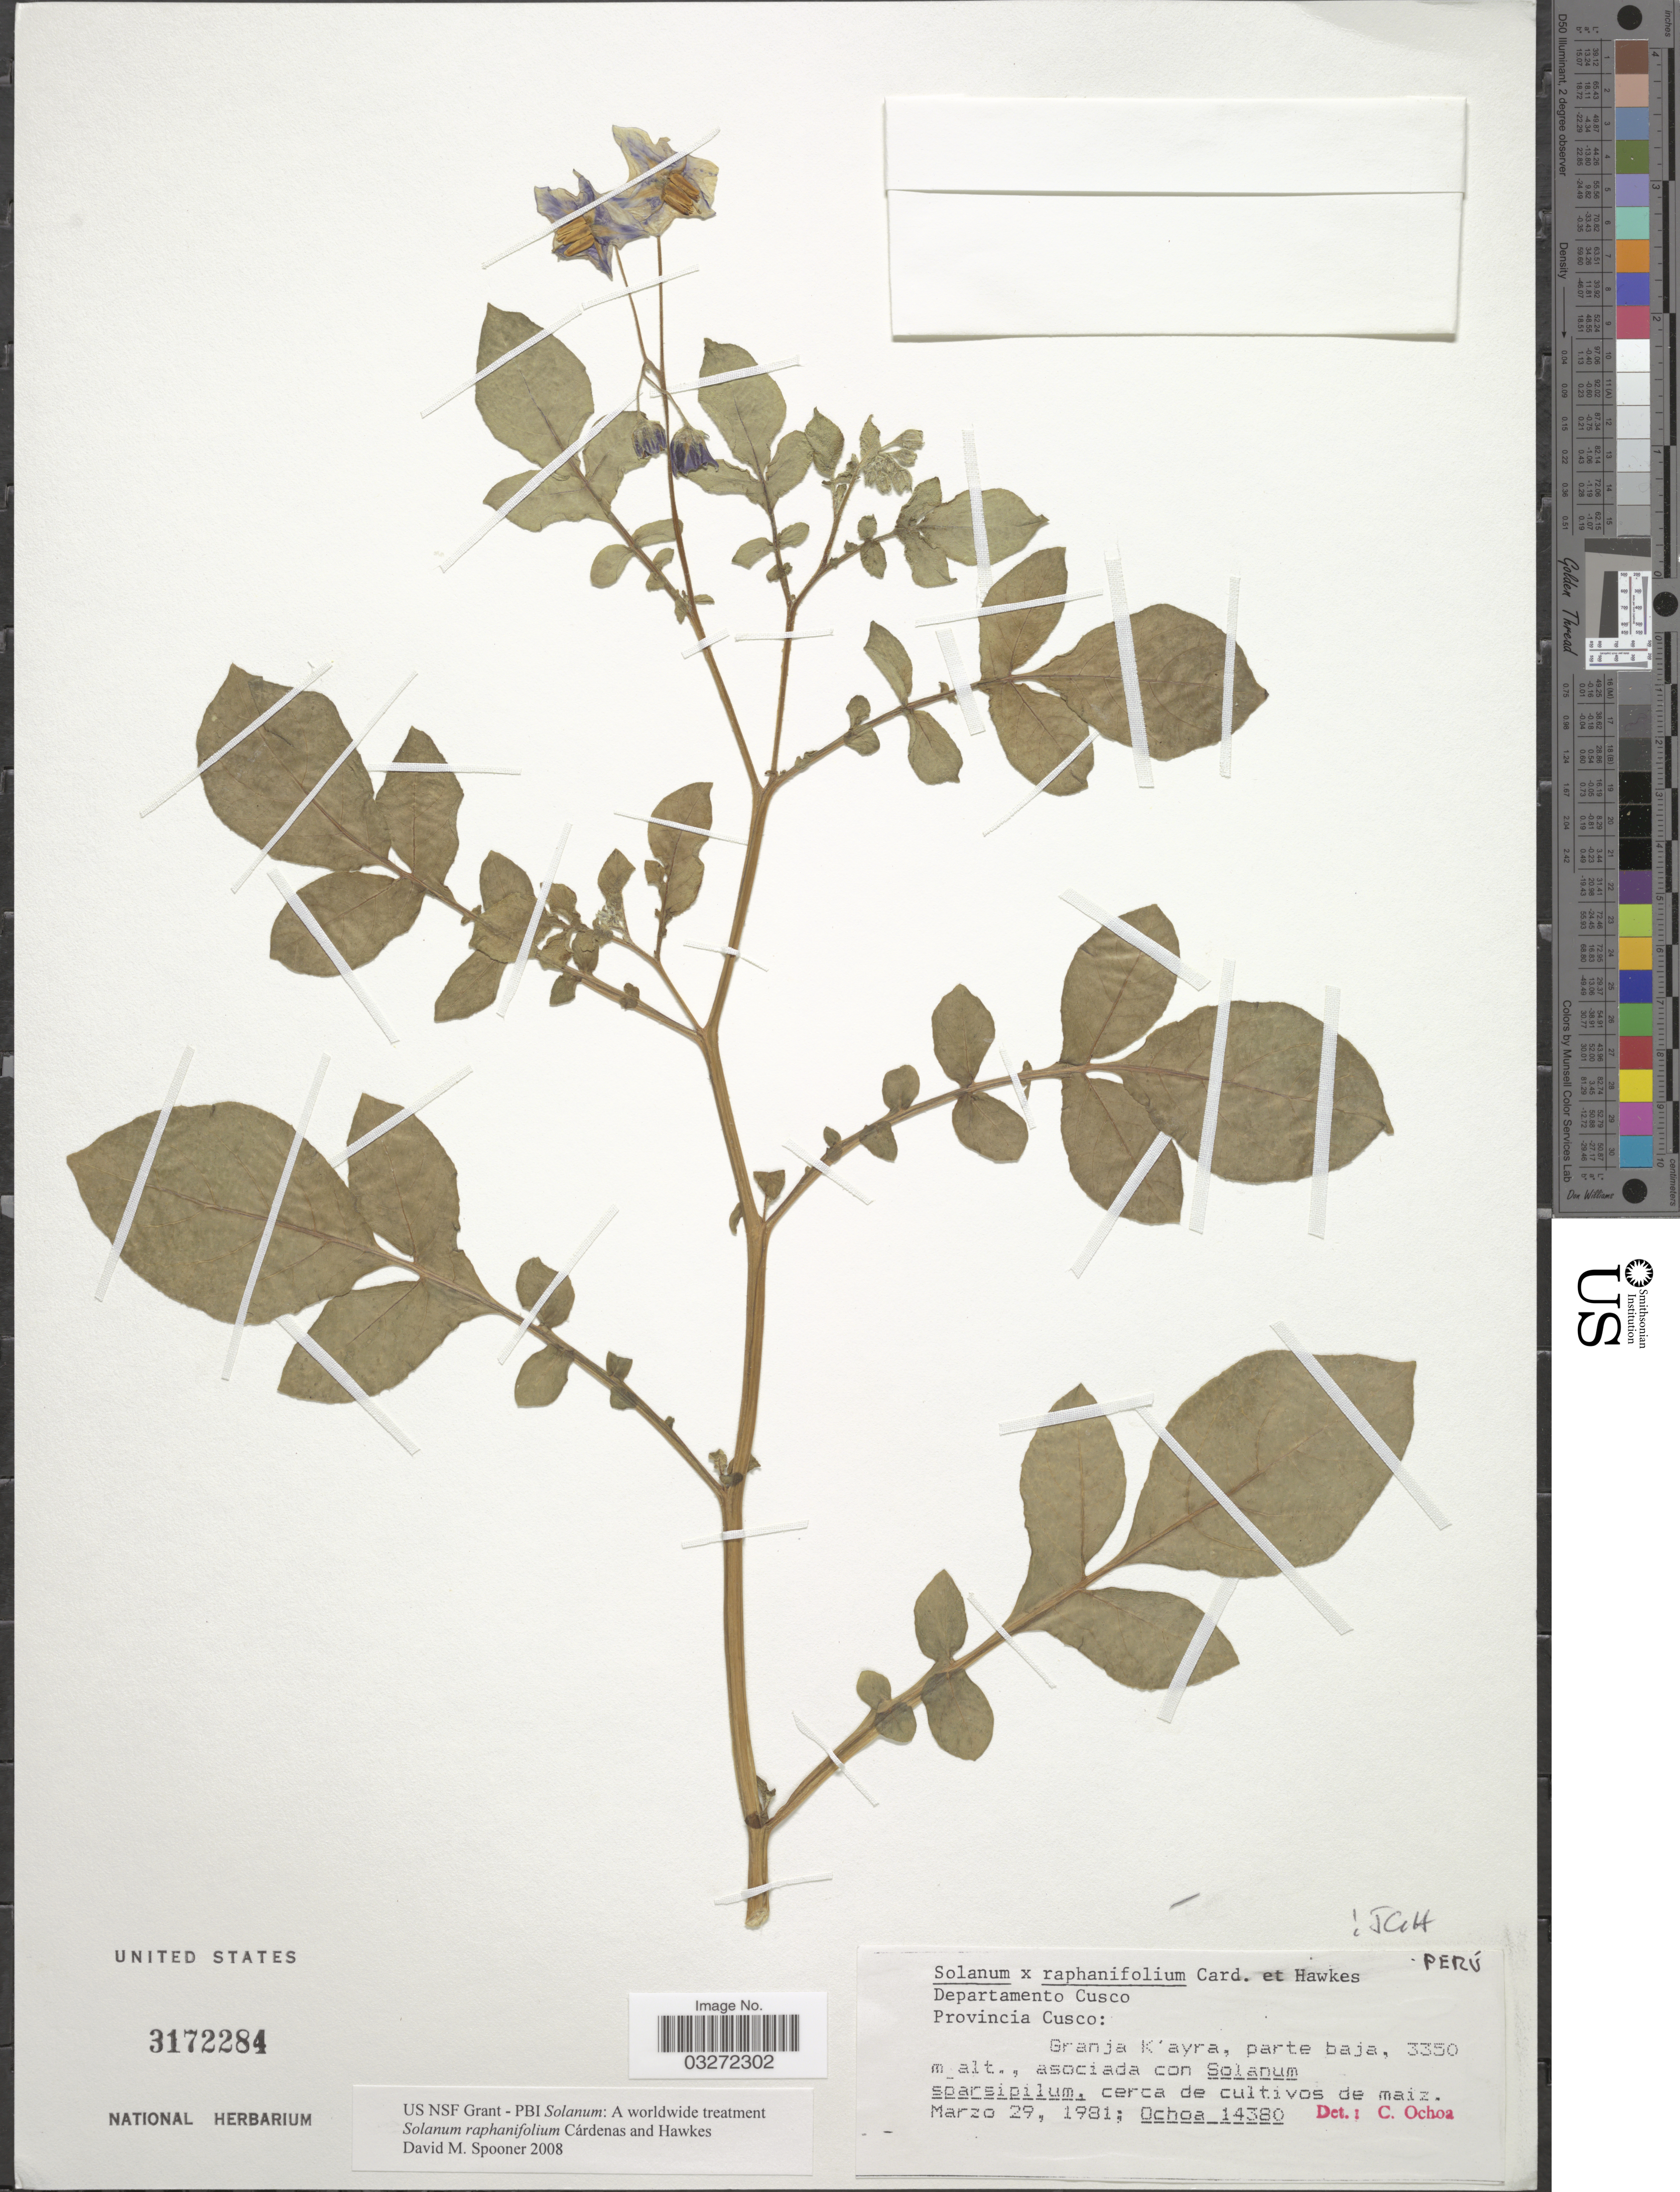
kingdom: Plantae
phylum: Tracheophyta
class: Magnoliopsida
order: Solanales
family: Solanaceae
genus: Solanum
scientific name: Solanum raphanifolium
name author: Cárdenas & Hawkes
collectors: -. Ochoa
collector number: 14380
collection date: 1981-03-29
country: Peru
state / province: Cusco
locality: Departamento Cusco, Provincia Cusco: Granja K'ayra, parte baja.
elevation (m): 3350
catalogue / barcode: US 3172284